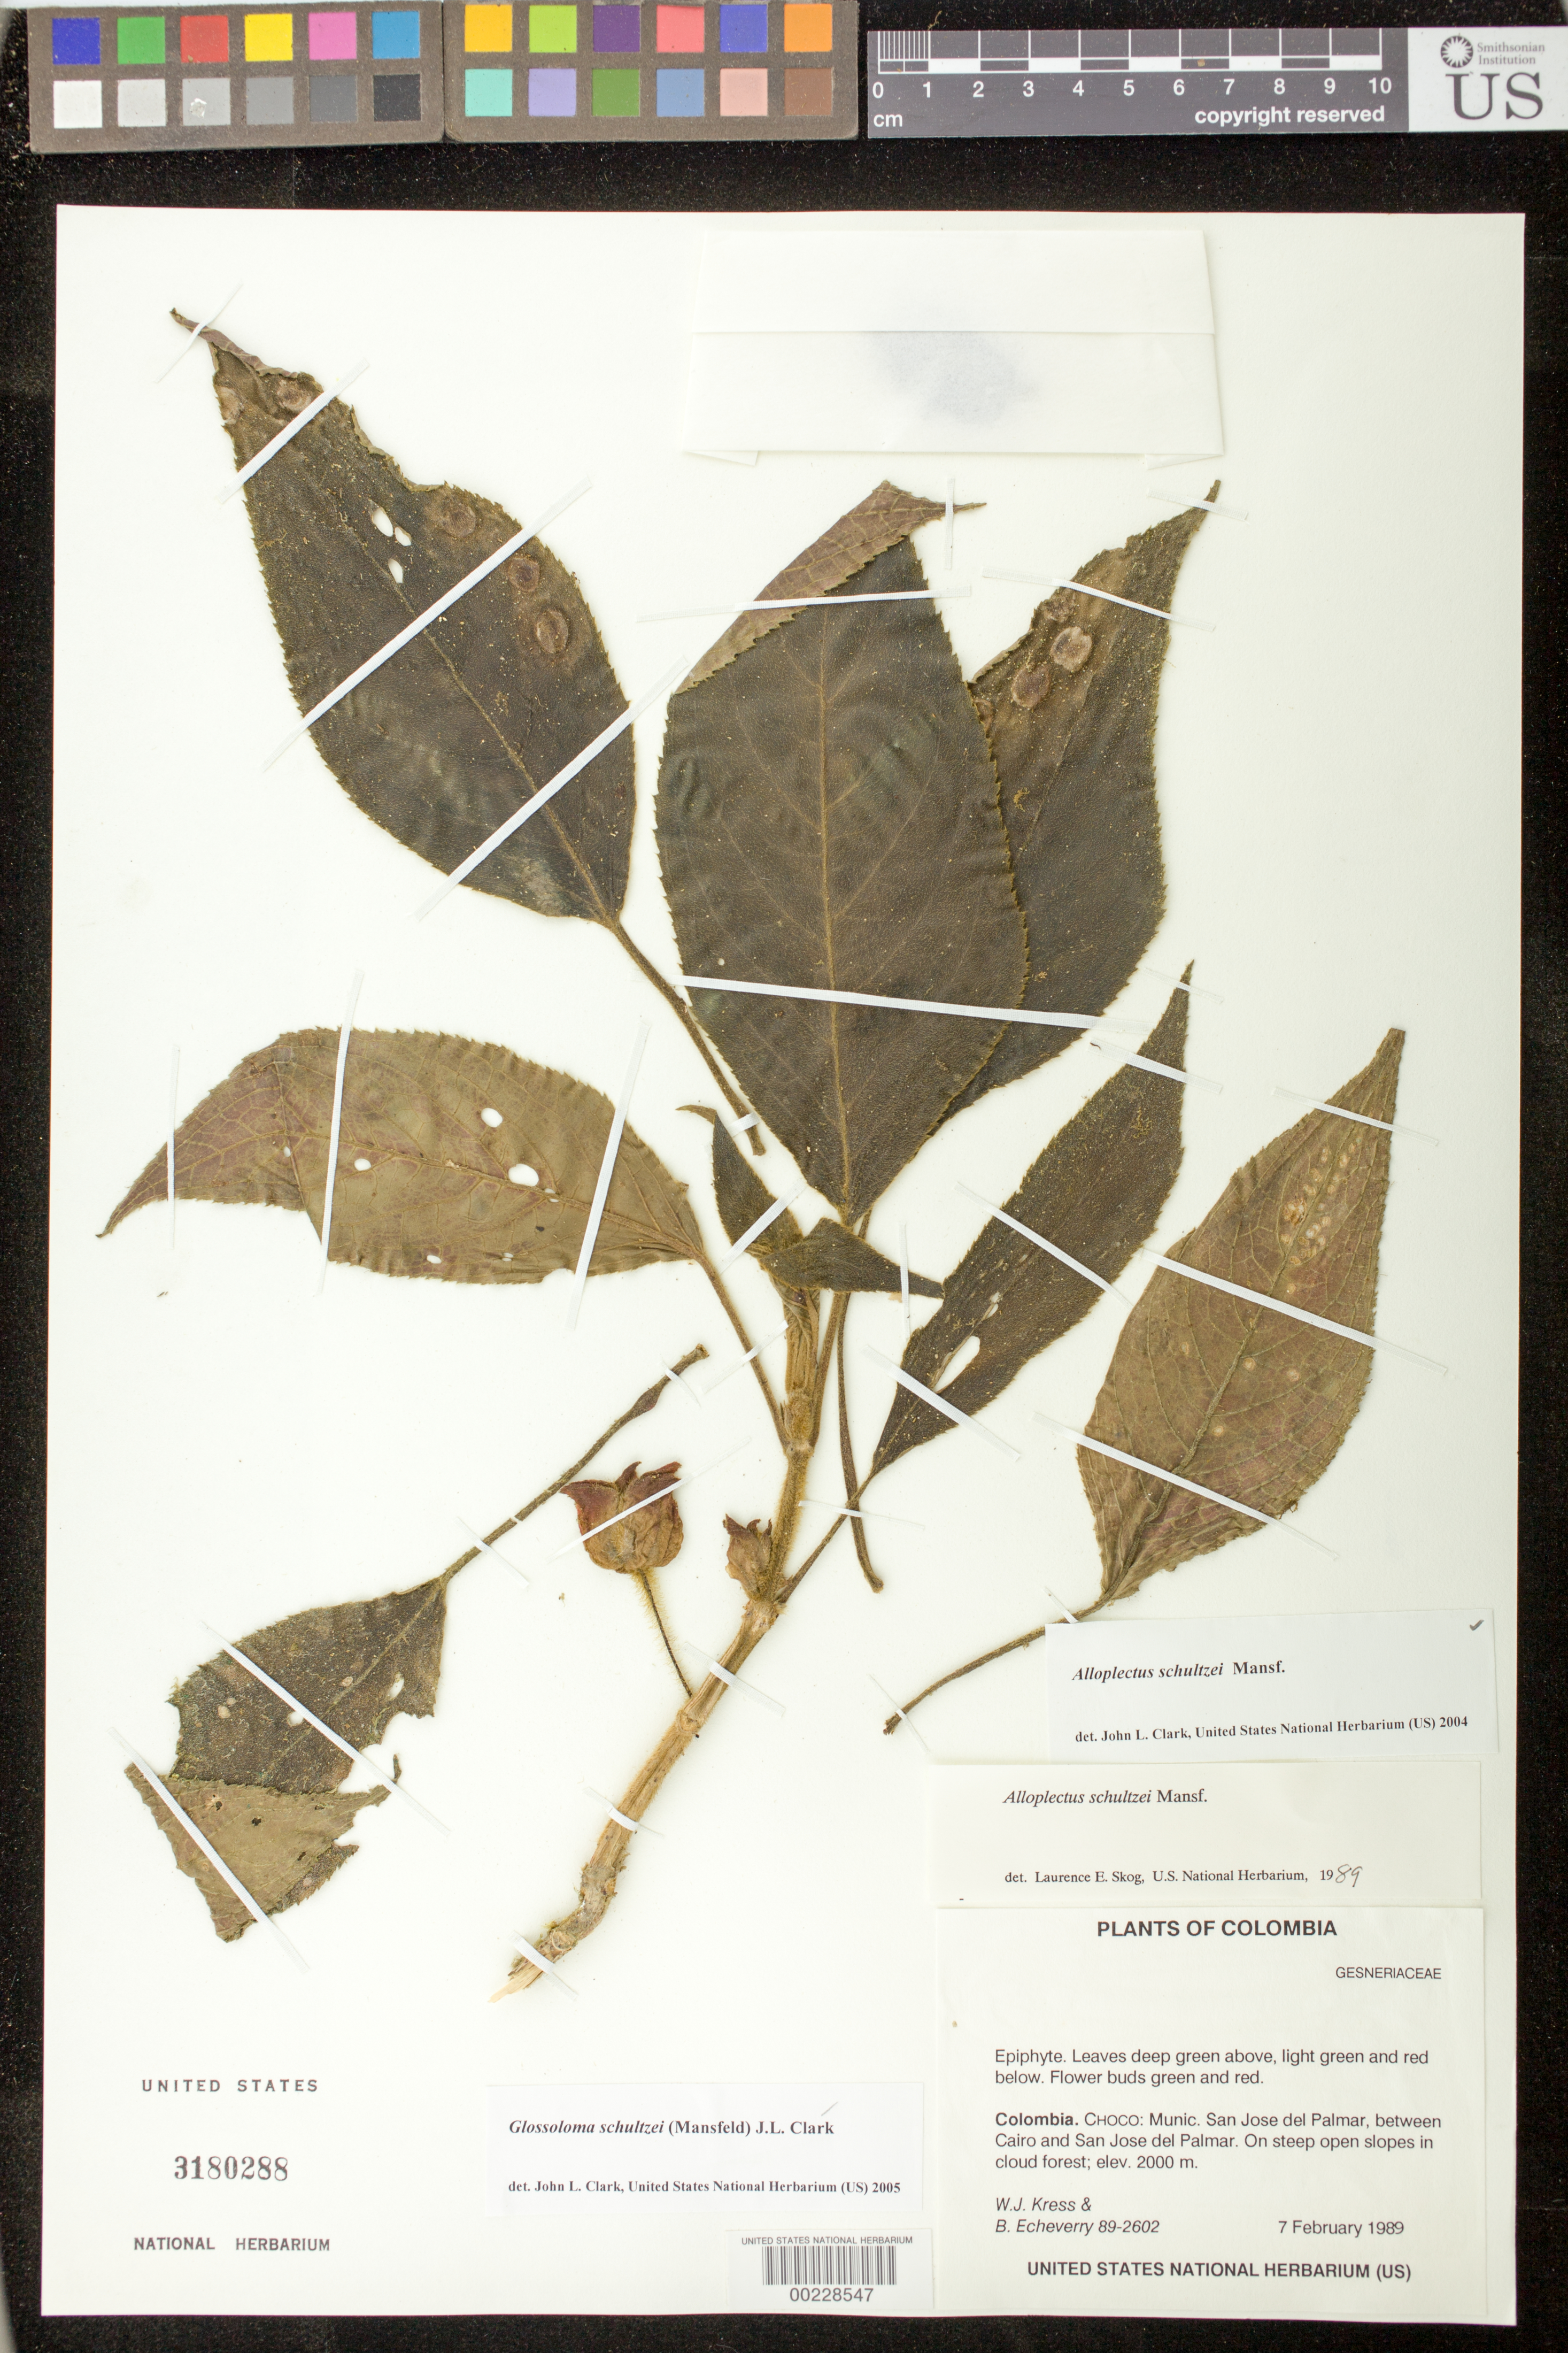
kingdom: Plantae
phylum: Tracheophyta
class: Magnoliopsida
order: Lamiales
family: Gesneriaceae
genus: Glossoloma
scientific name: Glossoloma schultzei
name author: (Mansf.) J.L. Clark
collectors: W. J. Kress & B. Echeverry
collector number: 89 2602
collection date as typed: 07 Feb 1989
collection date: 1989-02-07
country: Colombia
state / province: Chocó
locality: Mun. of San Jose del Palmar, between Cairo and San Jose del Palmar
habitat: On steep open slopes in cloud forest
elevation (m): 2000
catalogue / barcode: US 3180288